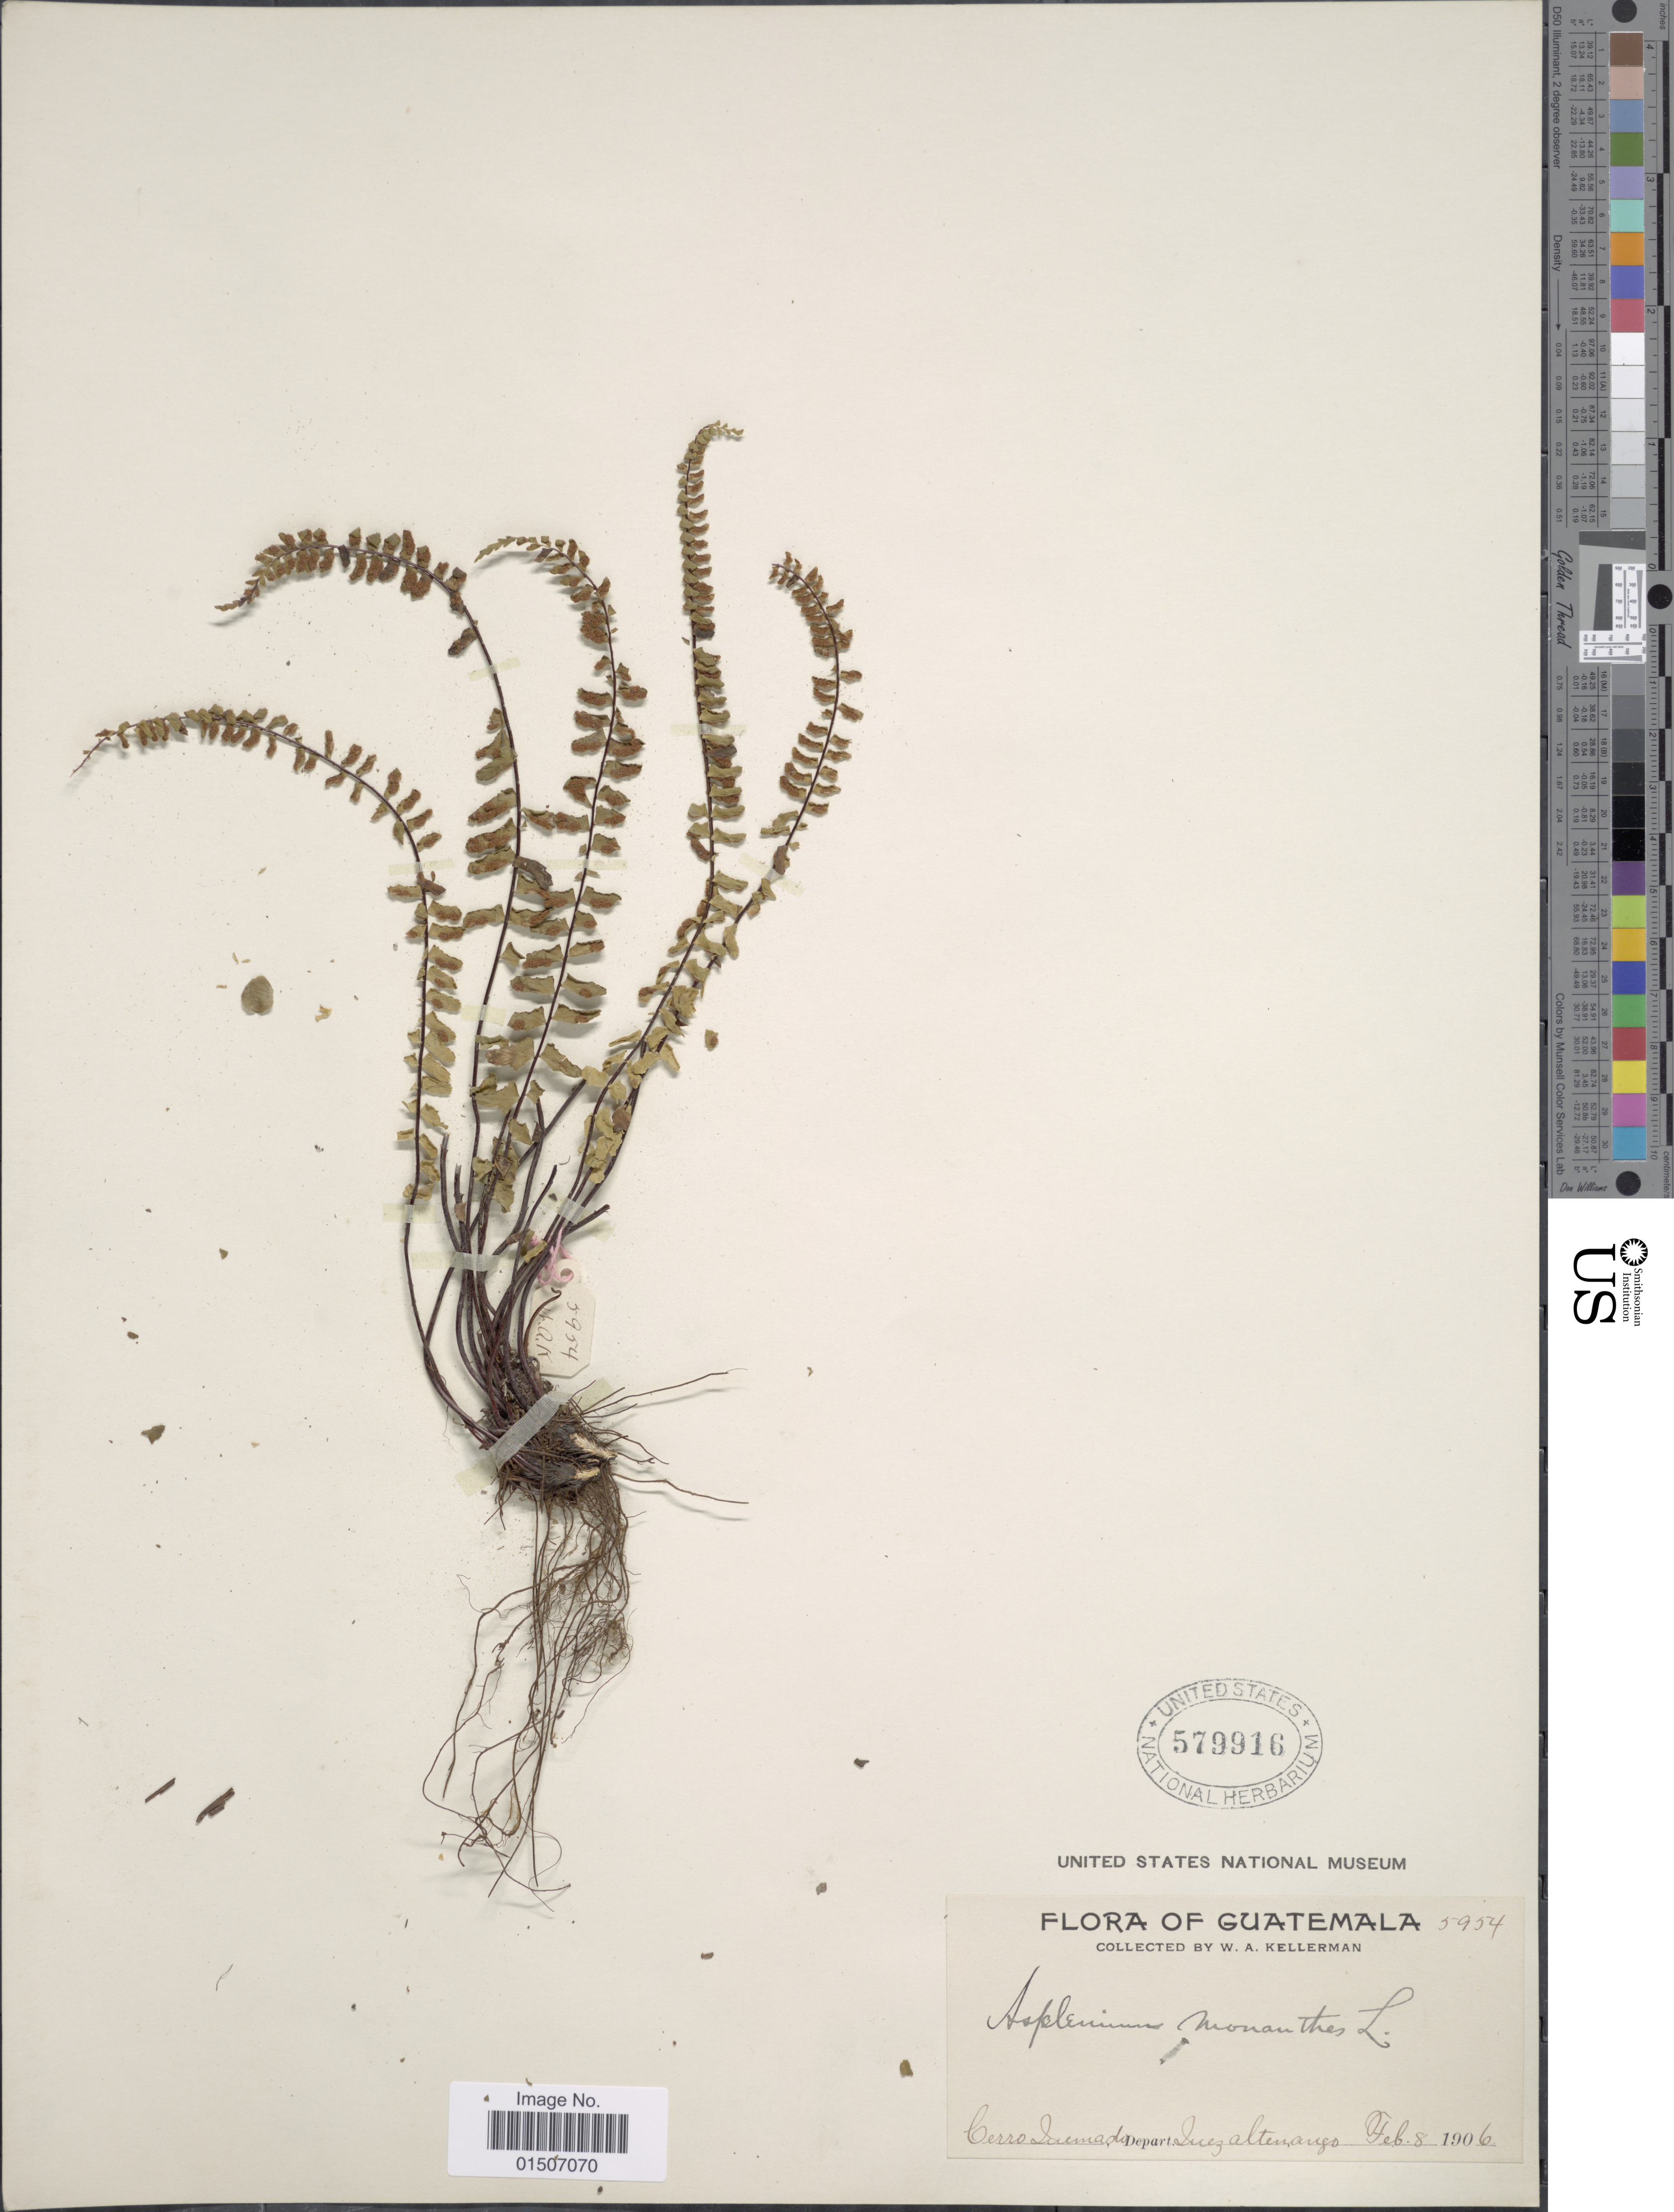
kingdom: Plantae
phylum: Tracheophyta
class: Polypodiopsida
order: Polypodiales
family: Aspleniaceae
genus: Asplenium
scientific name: Asplenium monanthes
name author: L.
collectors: W. Kellerman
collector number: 5954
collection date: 1906-02-08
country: Guatemala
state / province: Quetzaltenango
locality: Cerro Zuemado, Depart Quezaltenango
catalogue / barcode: US 579916